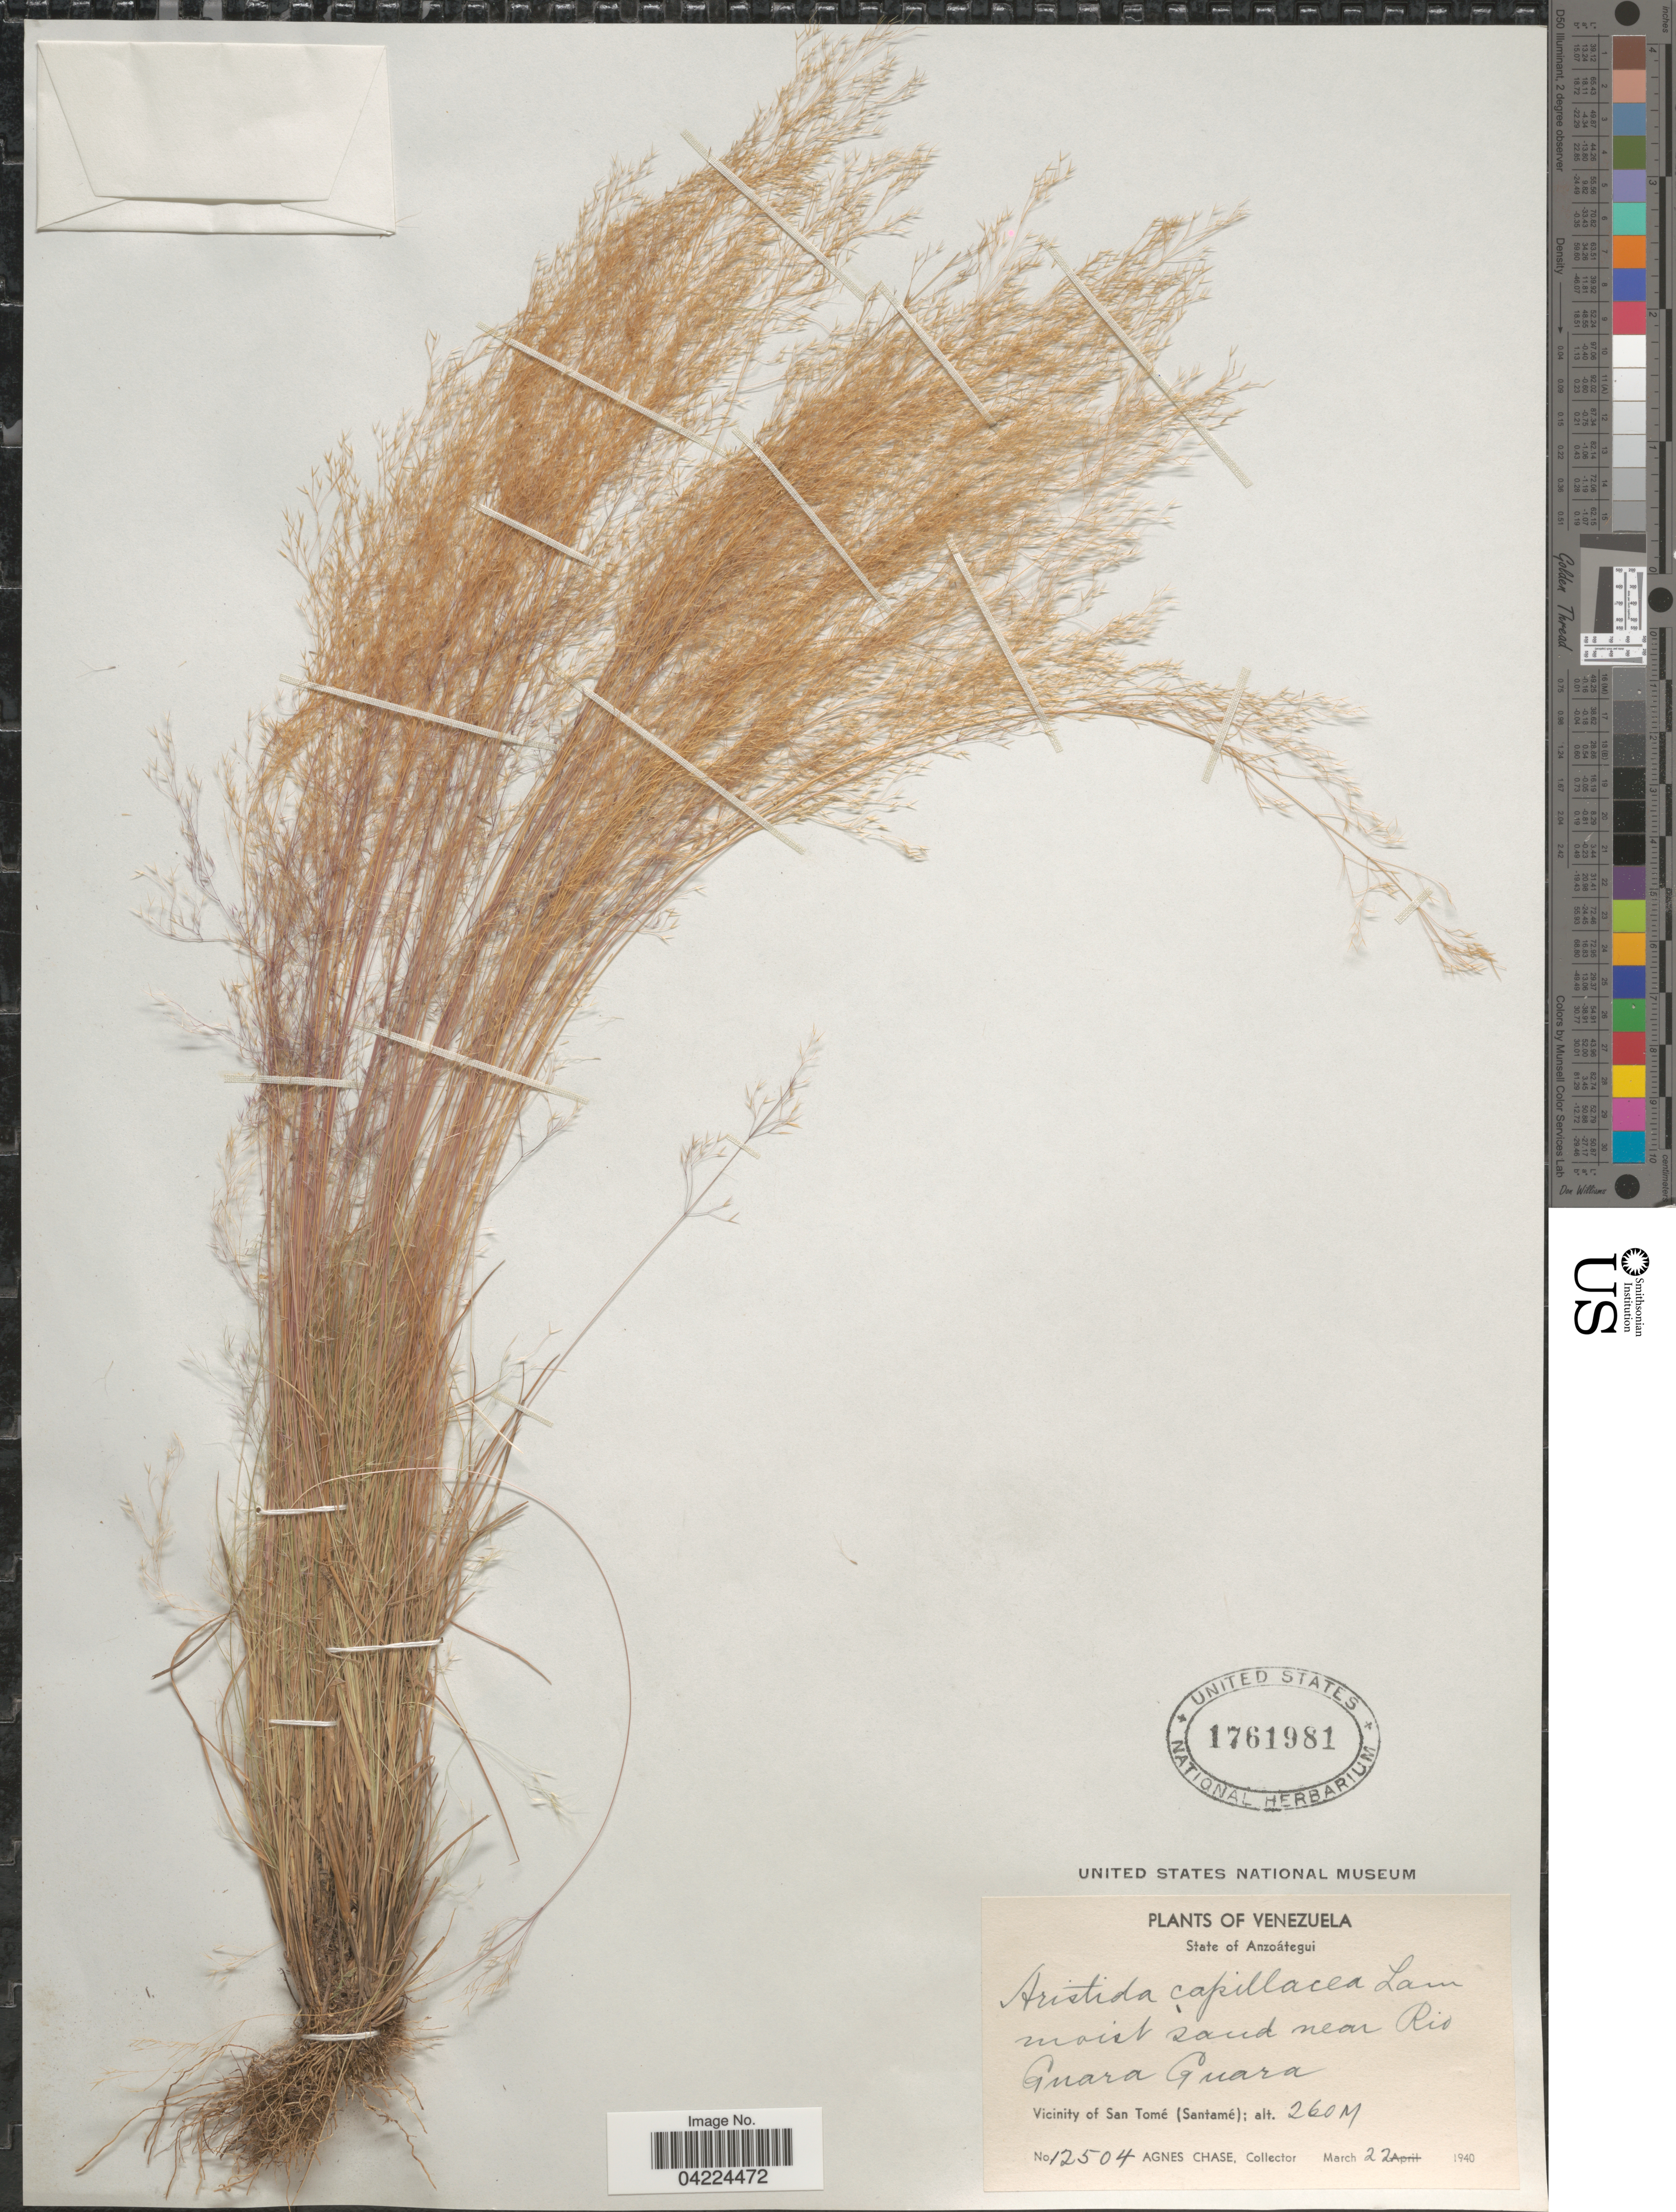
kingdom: Plantae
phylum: Tracheophyta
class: Liliopsida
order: Poales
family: Poaceae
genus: Aristida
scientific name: Aristida capillacea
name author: Lam.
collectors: A. Chase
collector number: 12504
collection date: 1940-03-22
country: Venezuela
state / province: Anzoategui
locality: Moist sand near Rio Guara Guara. Vicinity of San Tomé (Santamé).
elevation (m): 260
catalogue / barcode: US 1761981